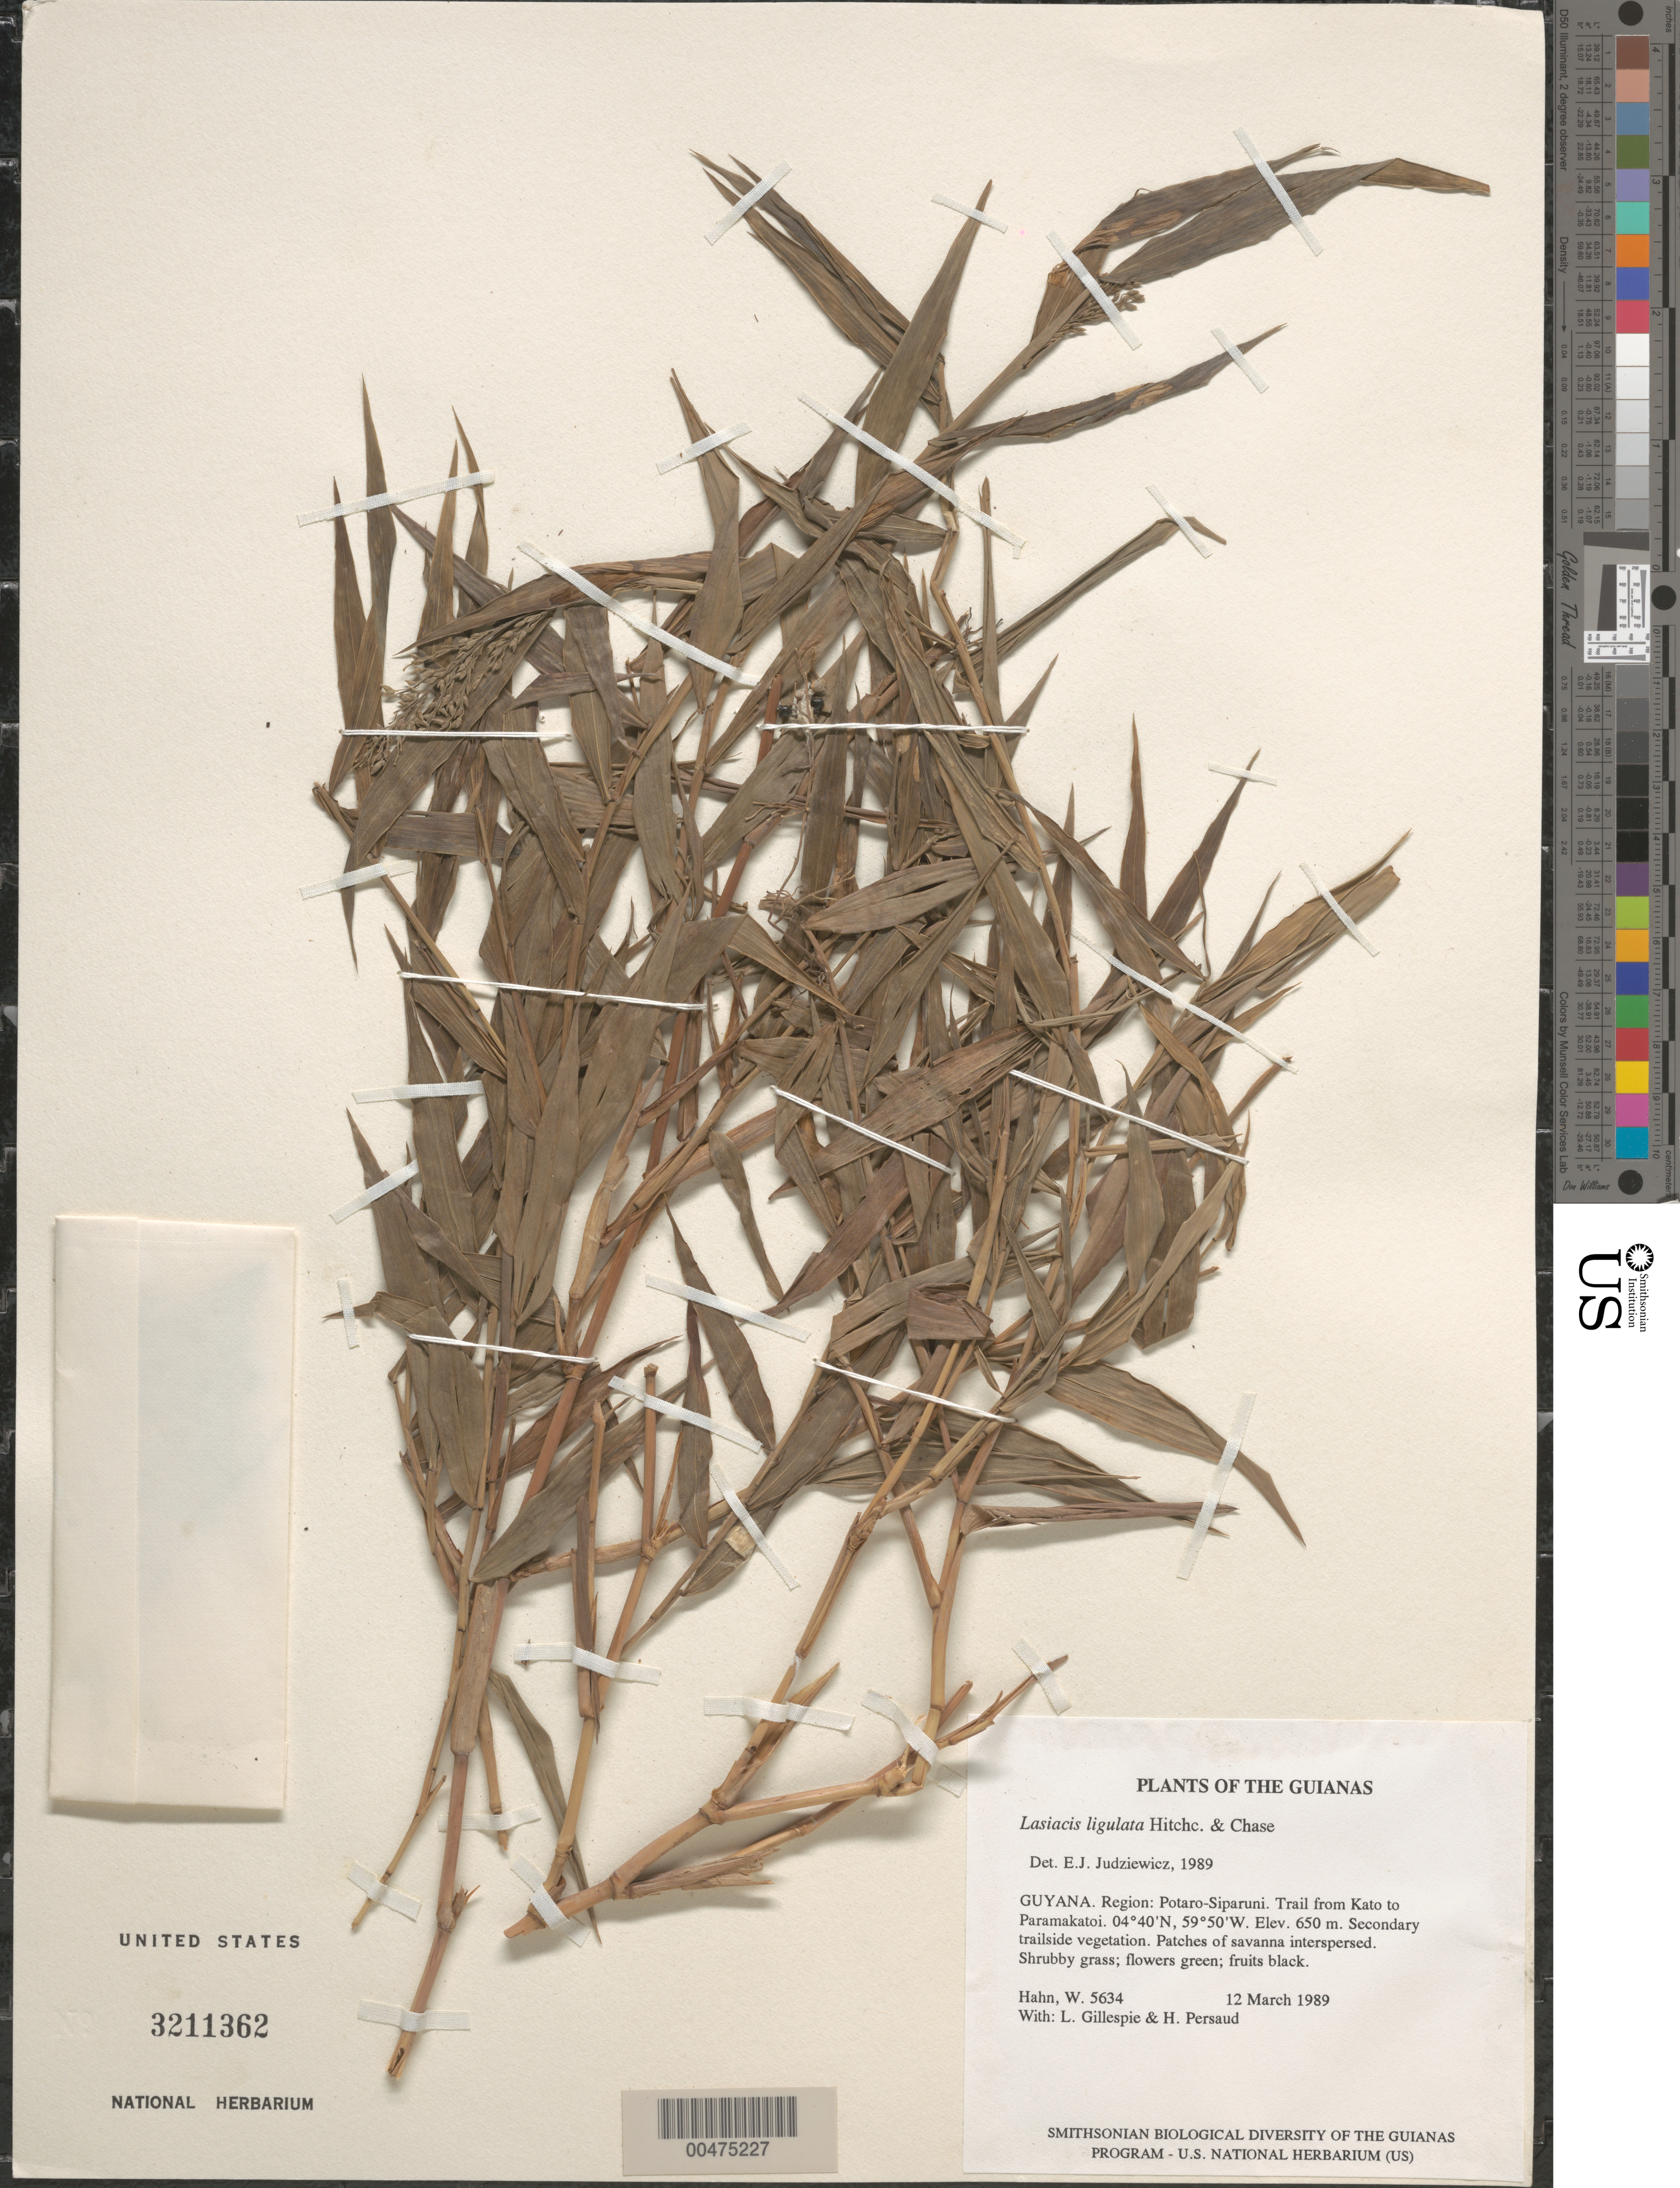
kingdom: Plantae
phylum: Tracheophyta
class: Liliopsida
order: Poales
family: Poaceae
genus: Lasiacis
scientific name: Lasiacis ligulata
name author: Hitchc. & Chase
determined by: Judziewicz, E. J.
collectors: W. Hahn, L. J. Gillespie & H. Persaud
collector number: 5634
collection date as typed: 12 March 1989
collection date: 1989-03-12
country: Guyana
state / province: Potaro-Siparuni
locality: Trail from Kato to Paramakatoi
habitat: Secondary trailside vegetation. Patches of savanna interspersed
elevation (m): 650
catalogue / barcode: US 3211362